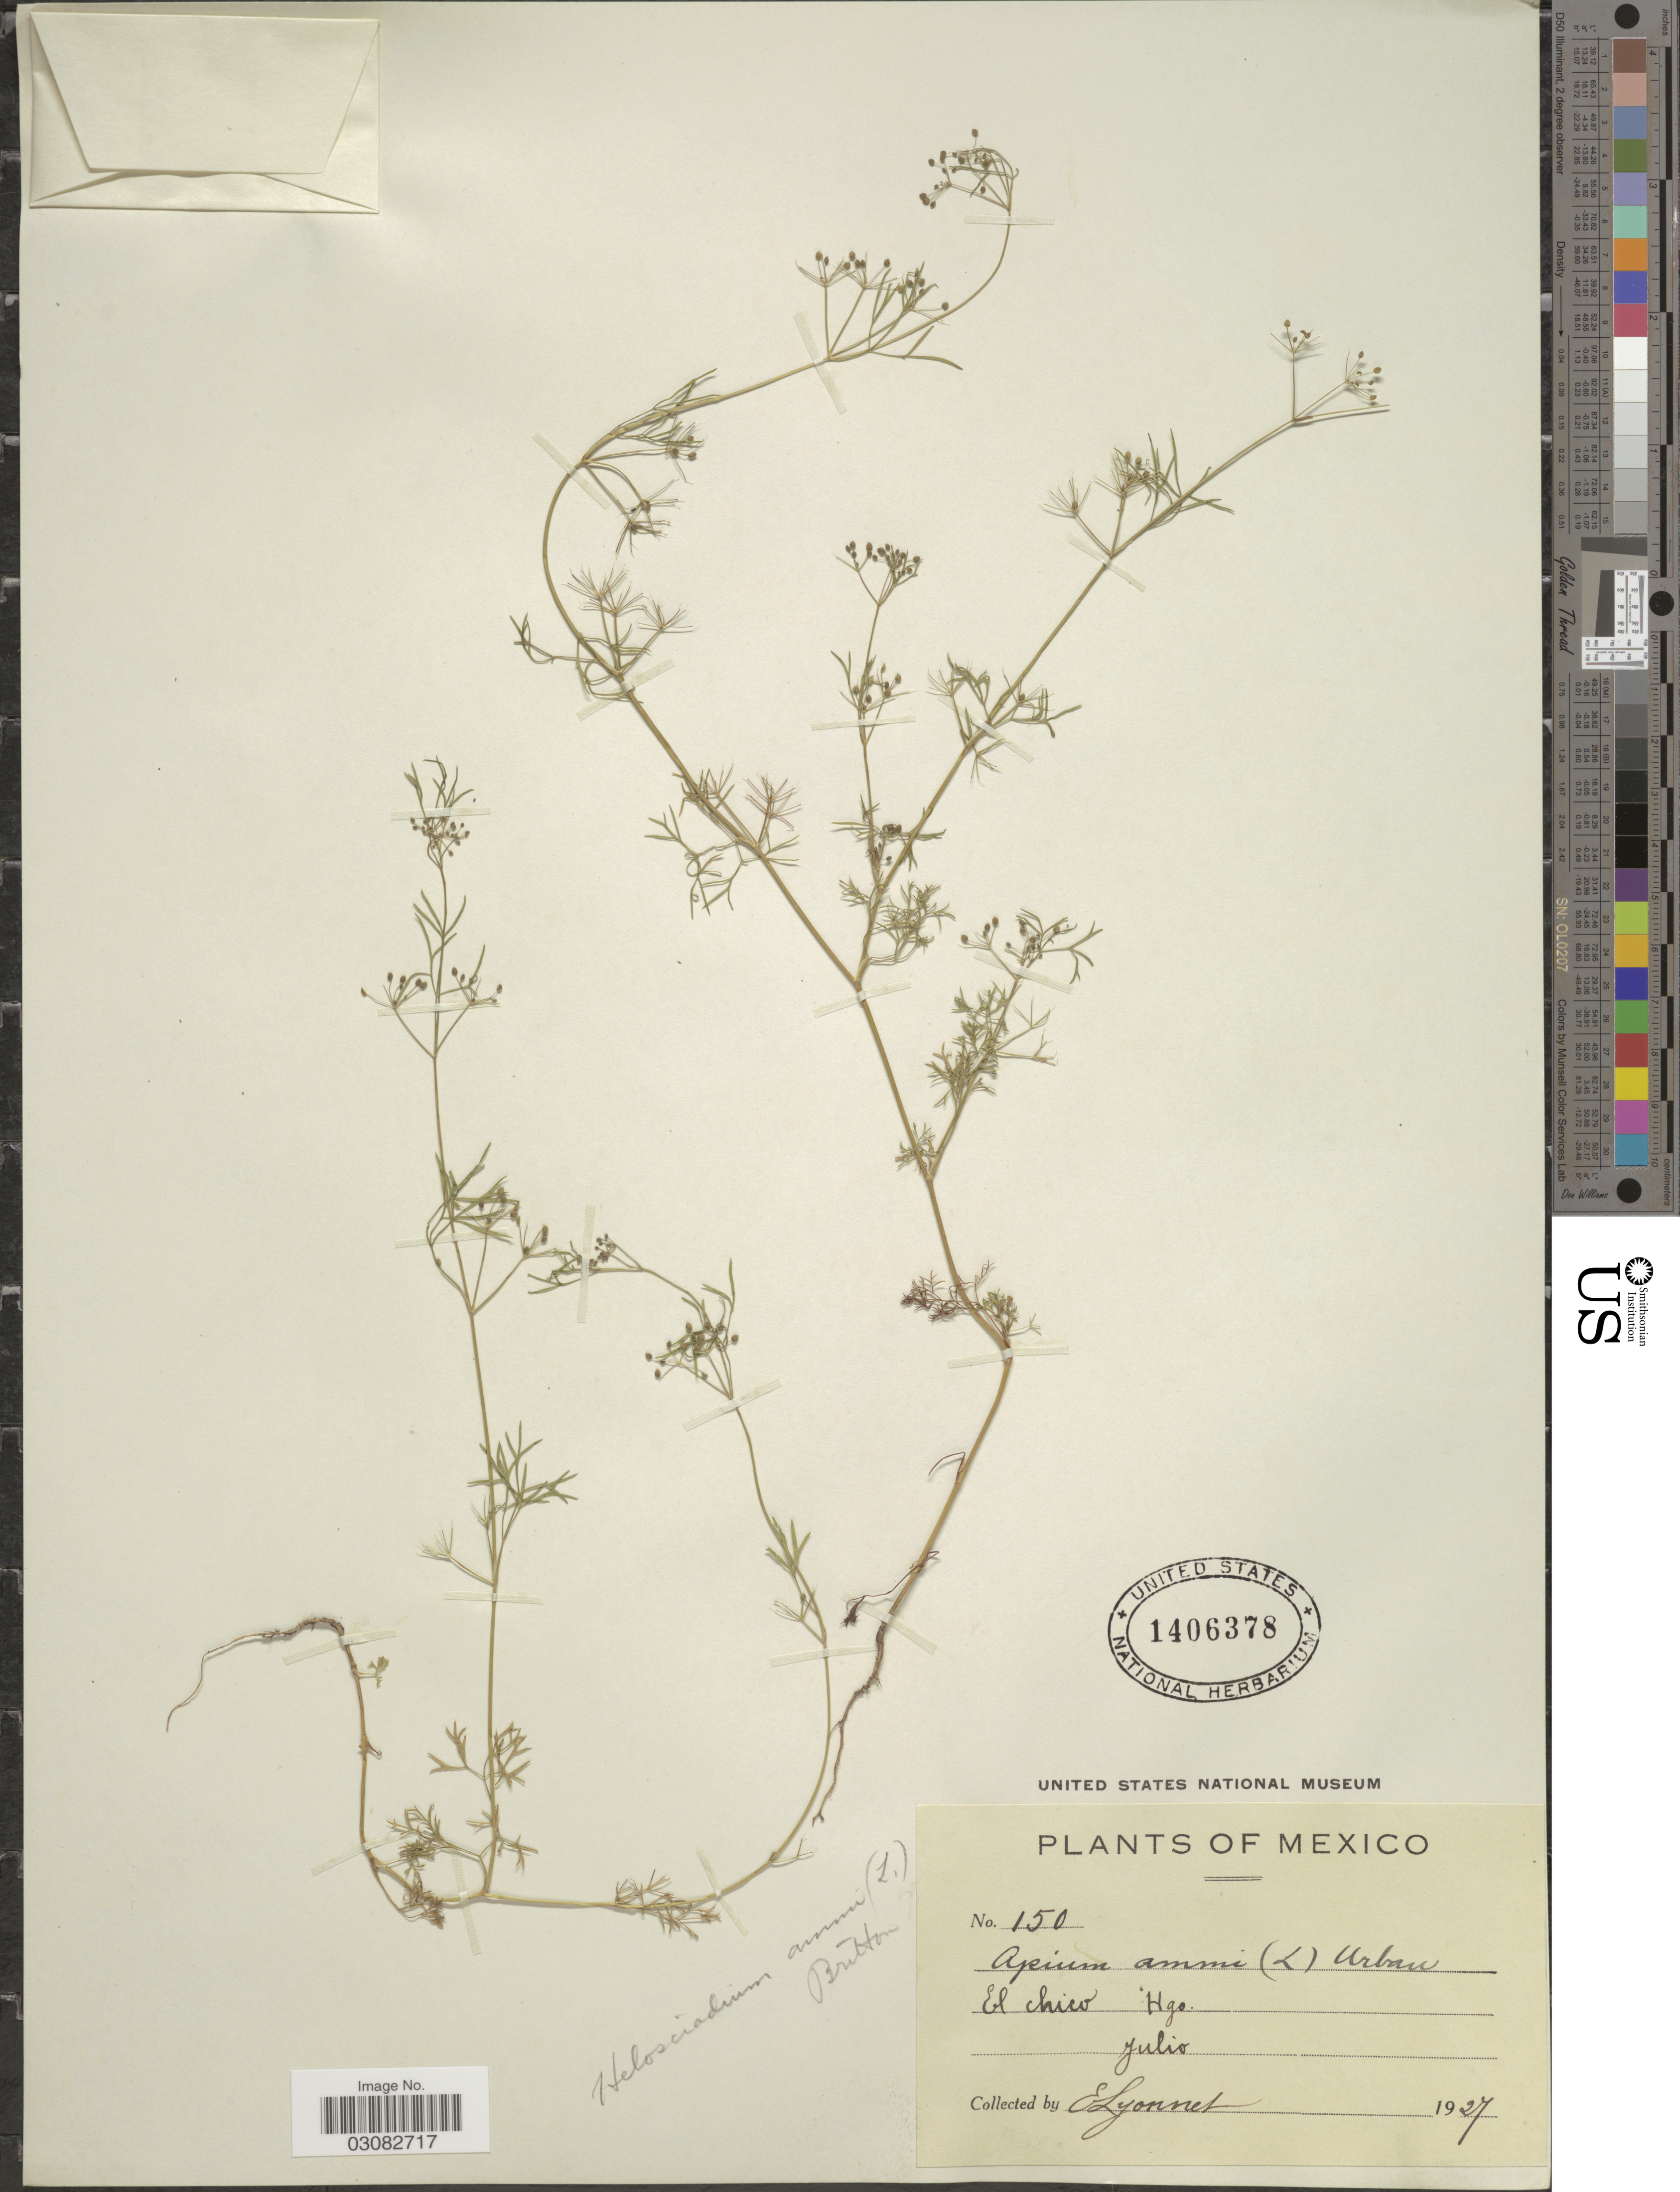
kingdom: Plantae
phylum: Tracheophyta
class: Magnoliopsida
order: Apiales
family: Apiaceae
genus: Apium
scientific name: Apium ammi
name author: (Jacq.) Urb.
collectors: E. Lyonnet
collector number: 150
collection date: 1927-07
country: Mexico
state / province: Hidalgo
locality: El Chico. Hgo.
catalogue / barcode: US 1406378